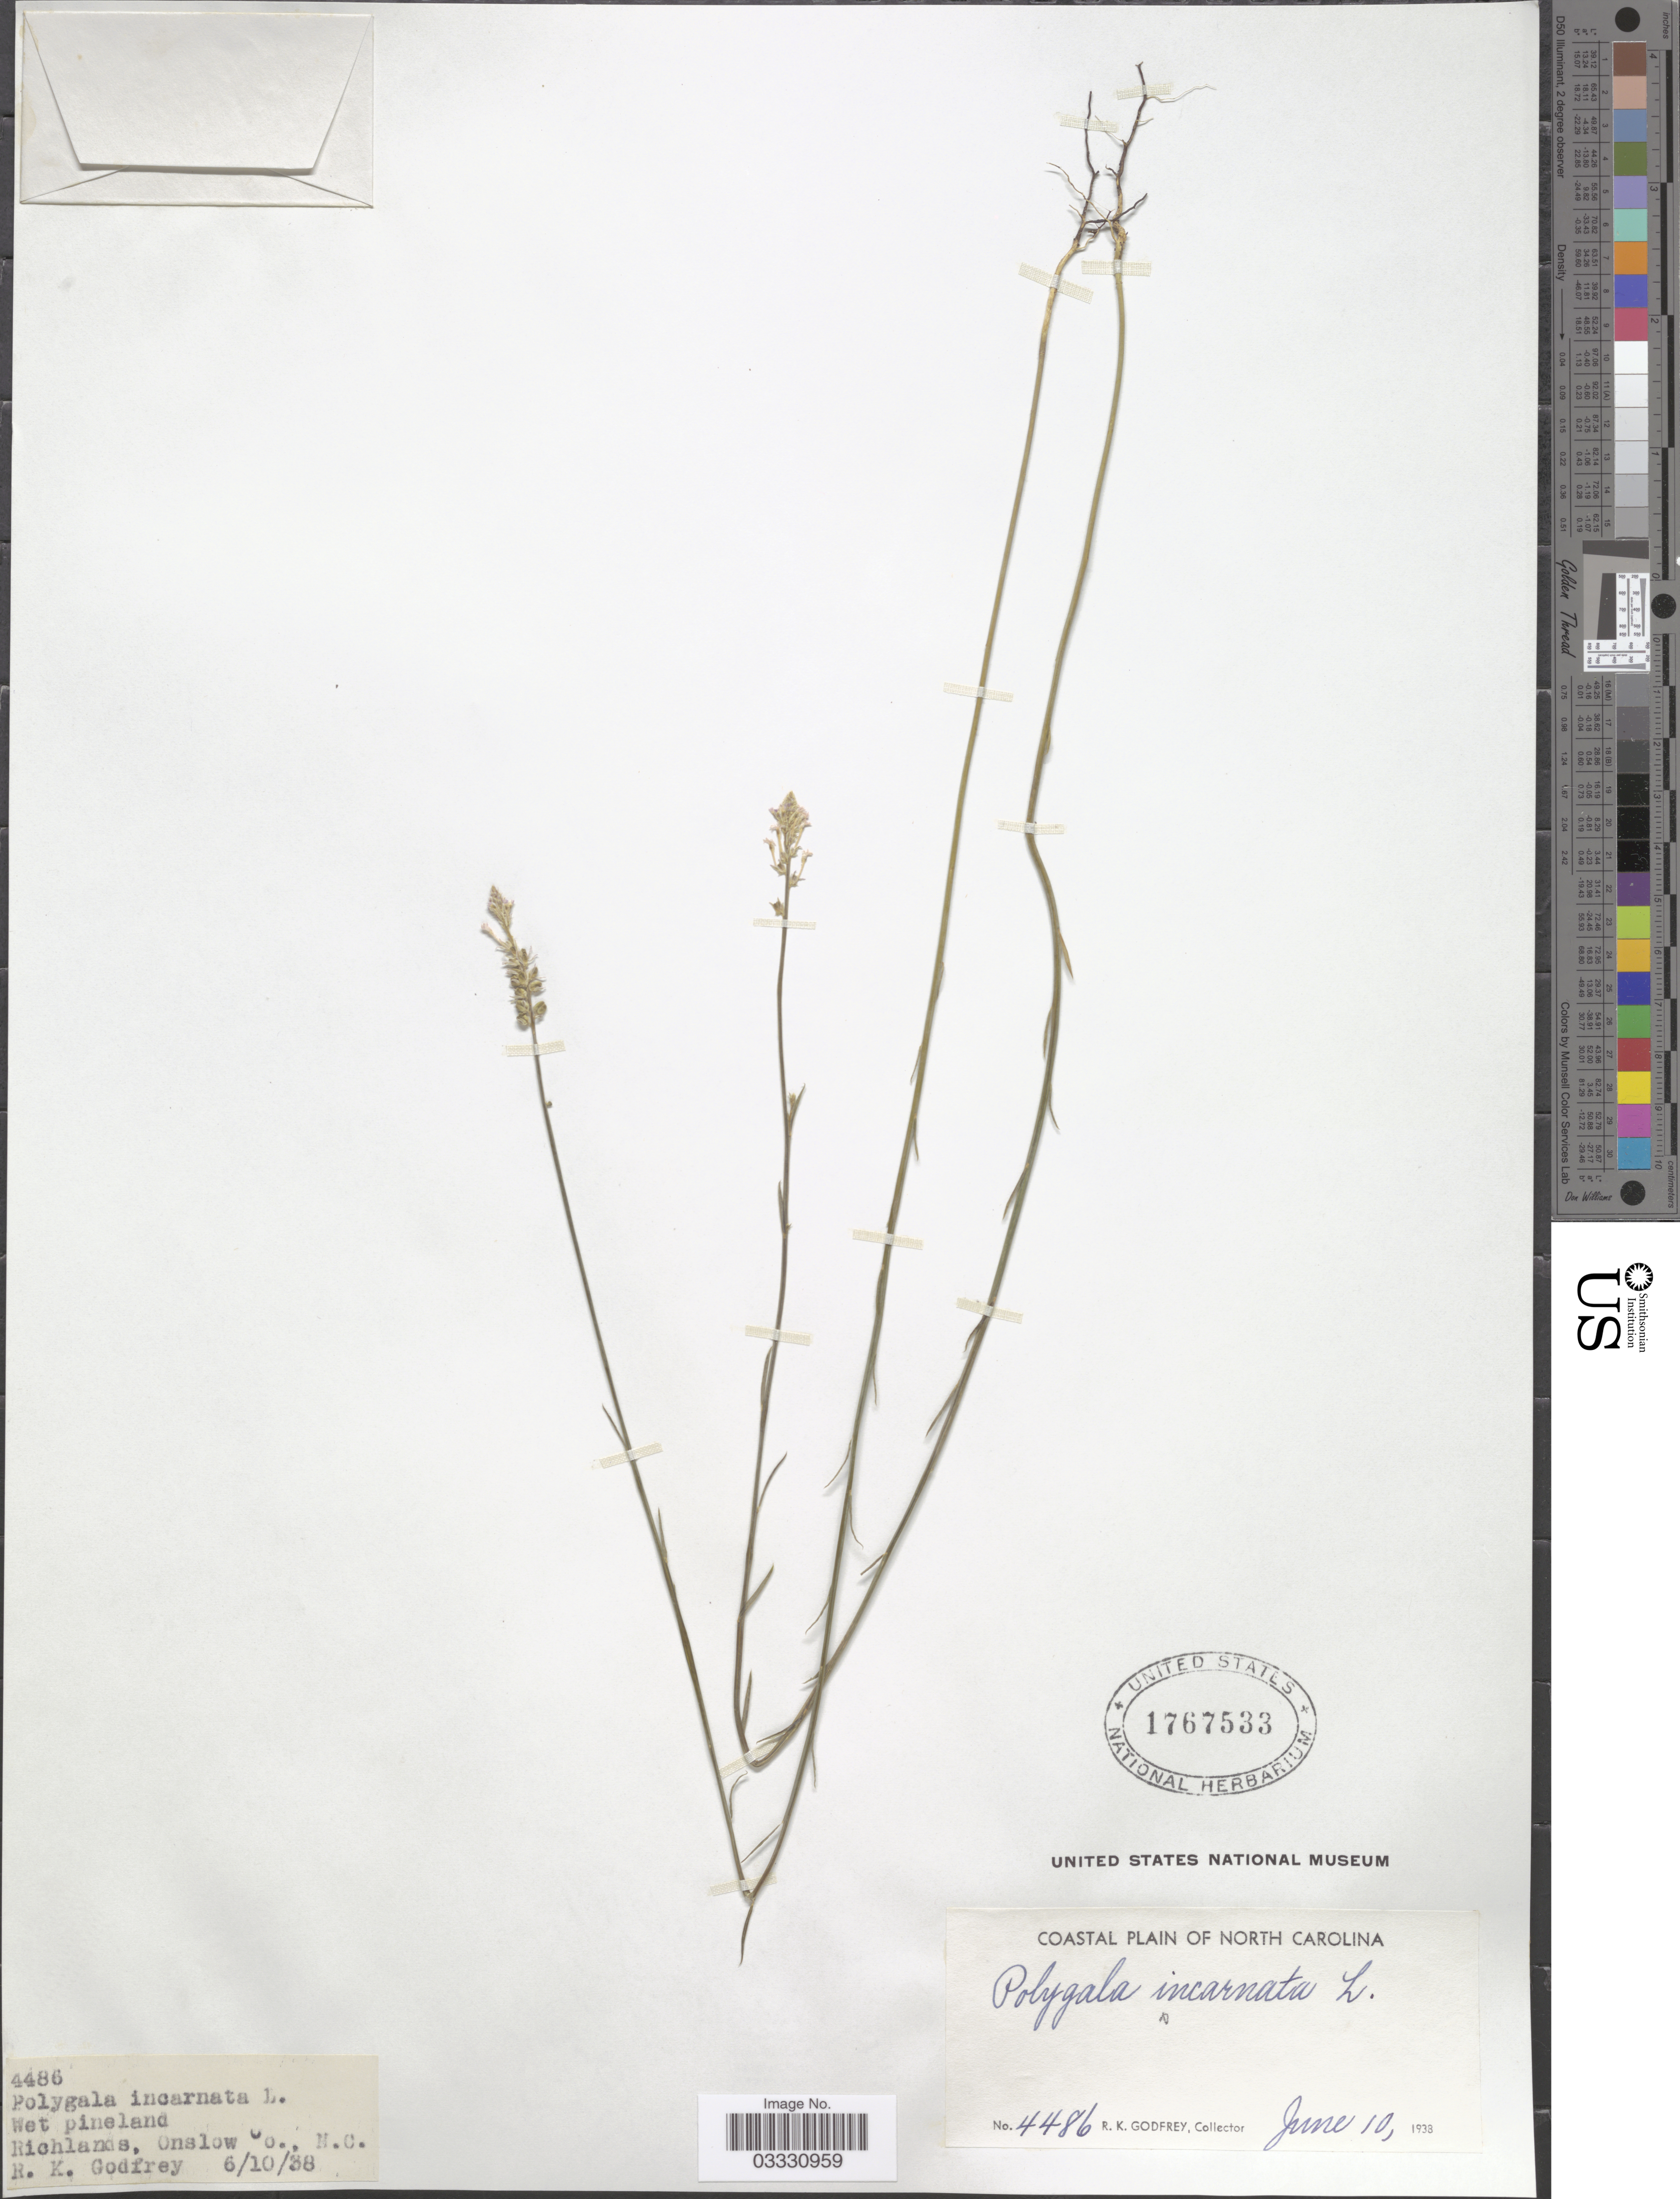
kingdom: Plantae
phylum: Tracheophyta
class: Magnoliopsida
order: Fabales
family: Polygalaceae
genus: Polygala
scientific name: Polygala incarnata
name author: L.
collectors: R. K. Godfrey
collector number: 4486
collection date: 1938-06-10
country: United States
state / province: North Carolina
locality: Coastal plain of North Carolina. Richlands, Onslow Co.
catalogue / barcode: US 1767533